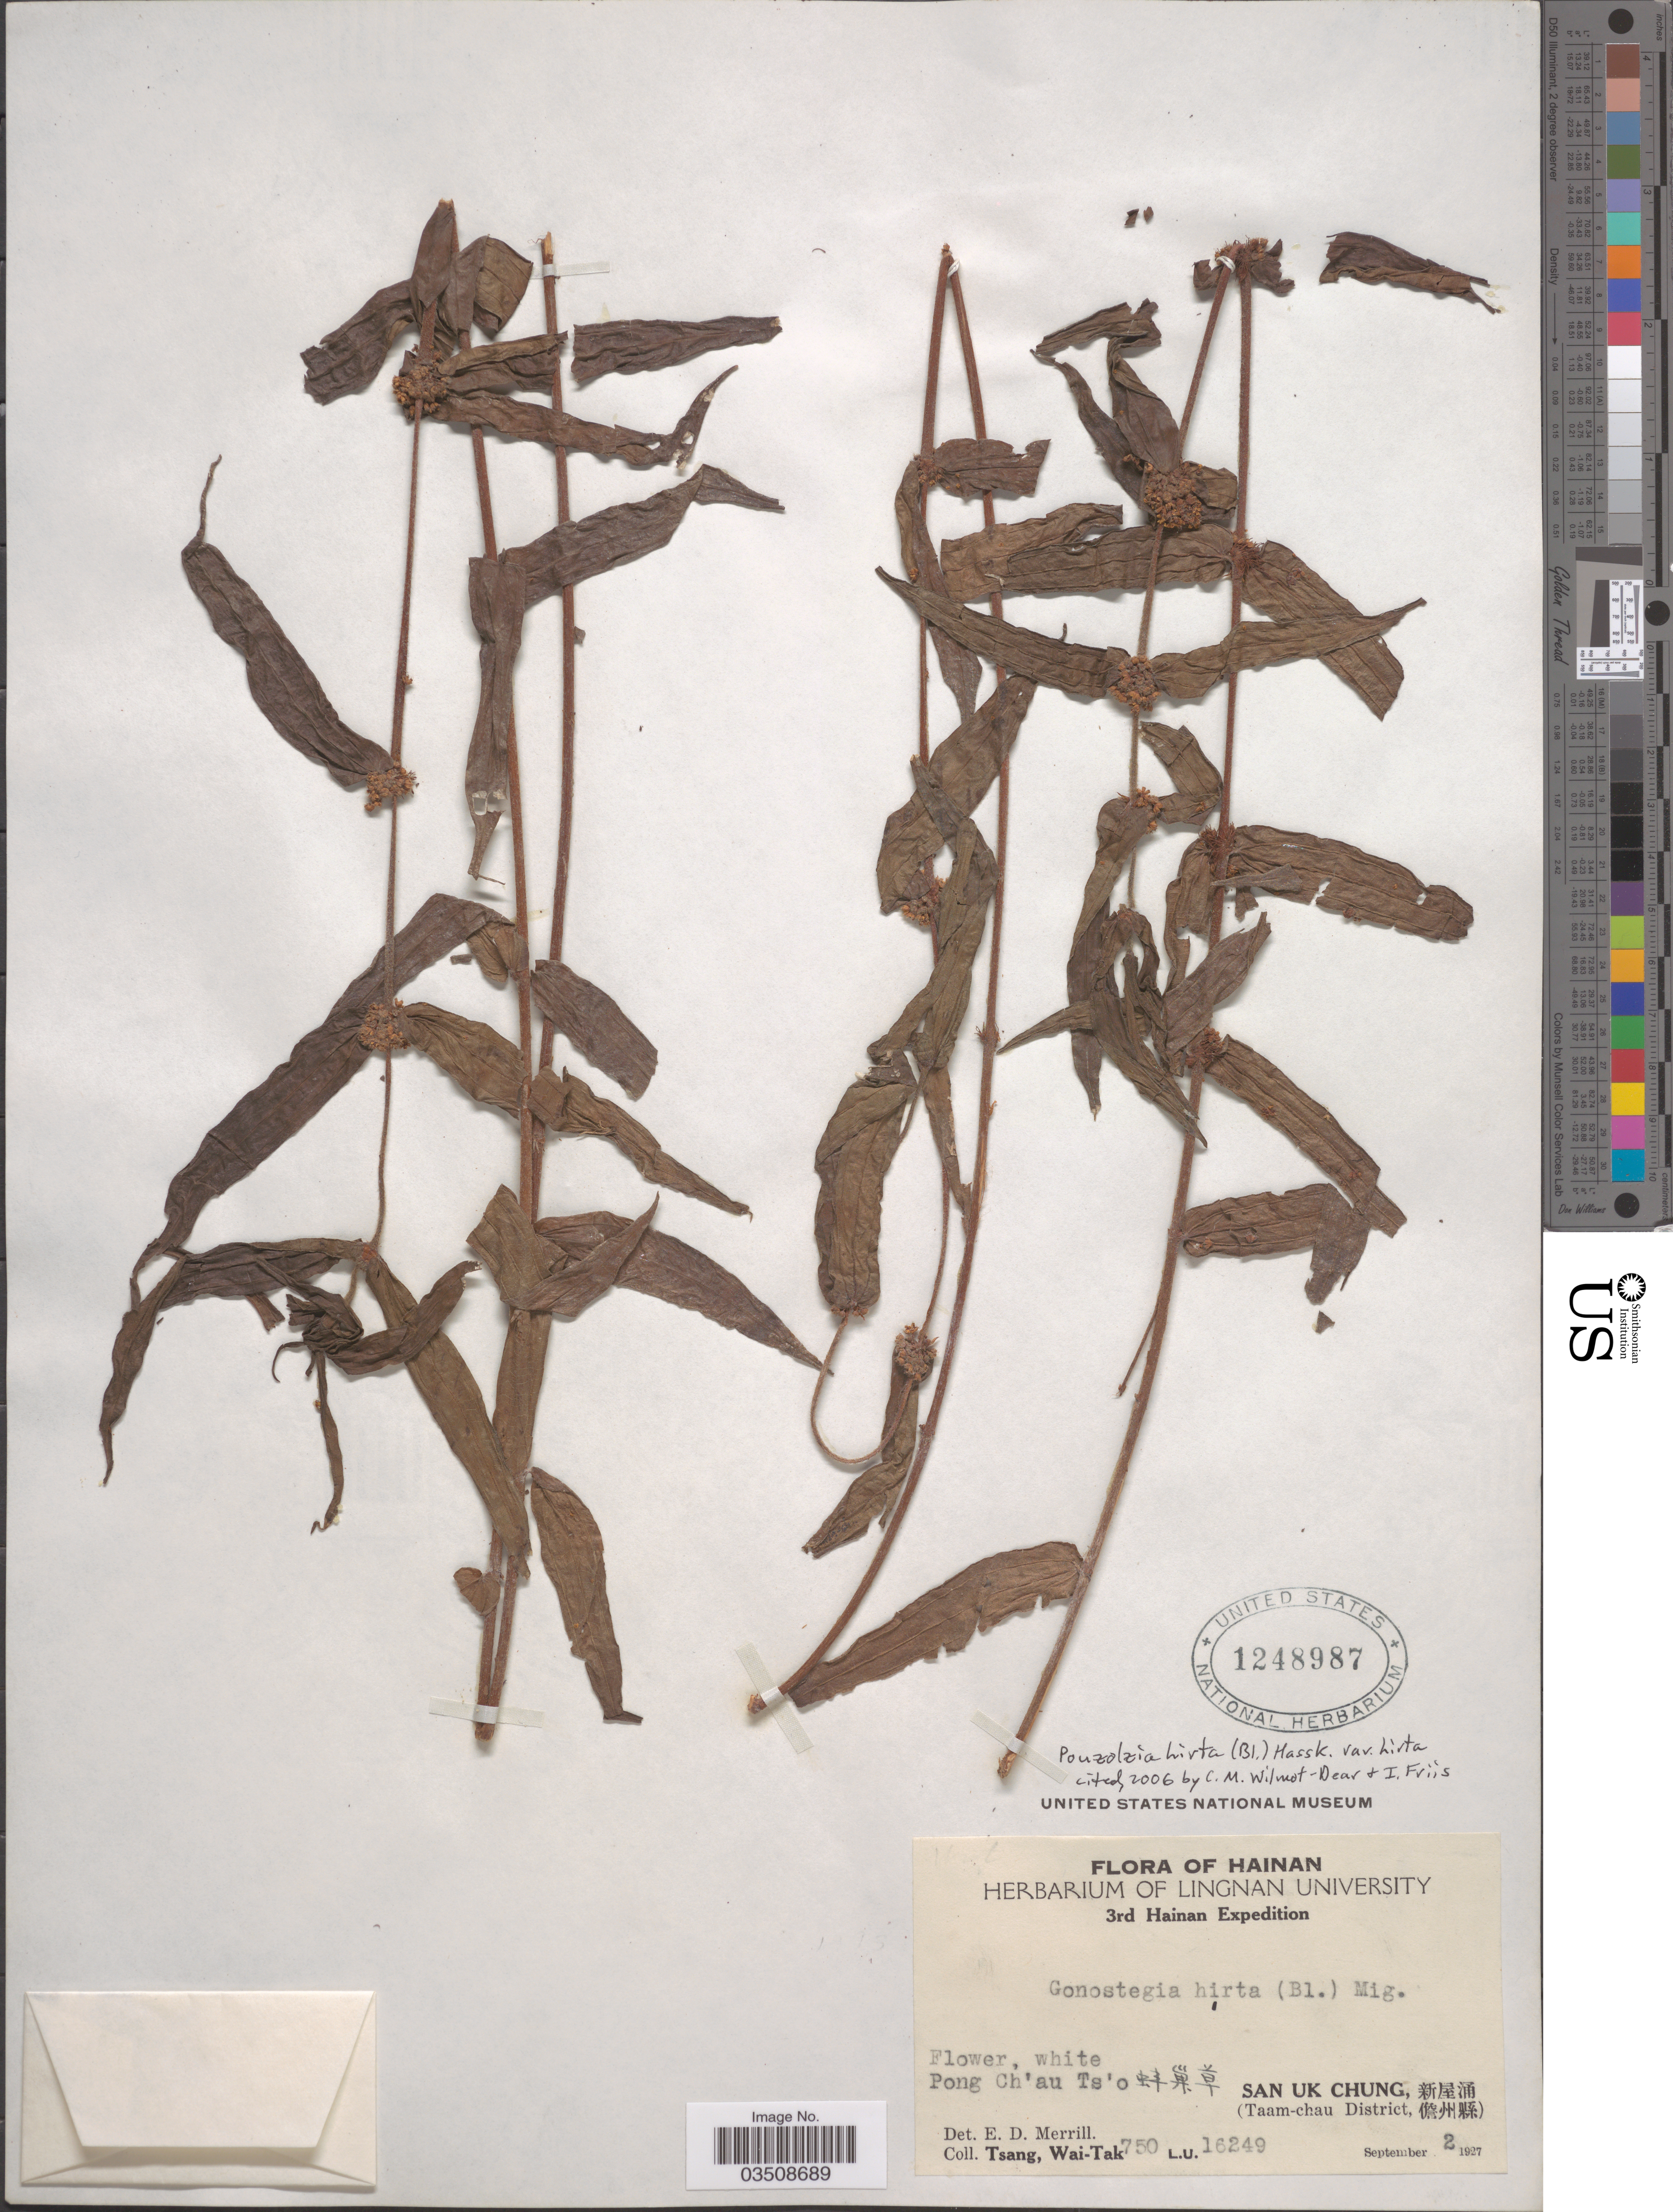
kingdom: Plantae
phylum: Tracheophyta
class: Magnoliopsida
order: Rosales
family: Urticaceae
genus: Gonostegia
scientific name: Gonostegia triandra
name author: (Blume) Miq.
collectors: W. T. Tsang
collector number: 750L.U.16249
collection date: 1927-09-02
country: China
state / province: Hainan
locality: Pong Ch'au Ts'o X. San Uk Chung, X. (Taam-chau District X).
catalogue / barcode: US 1248987